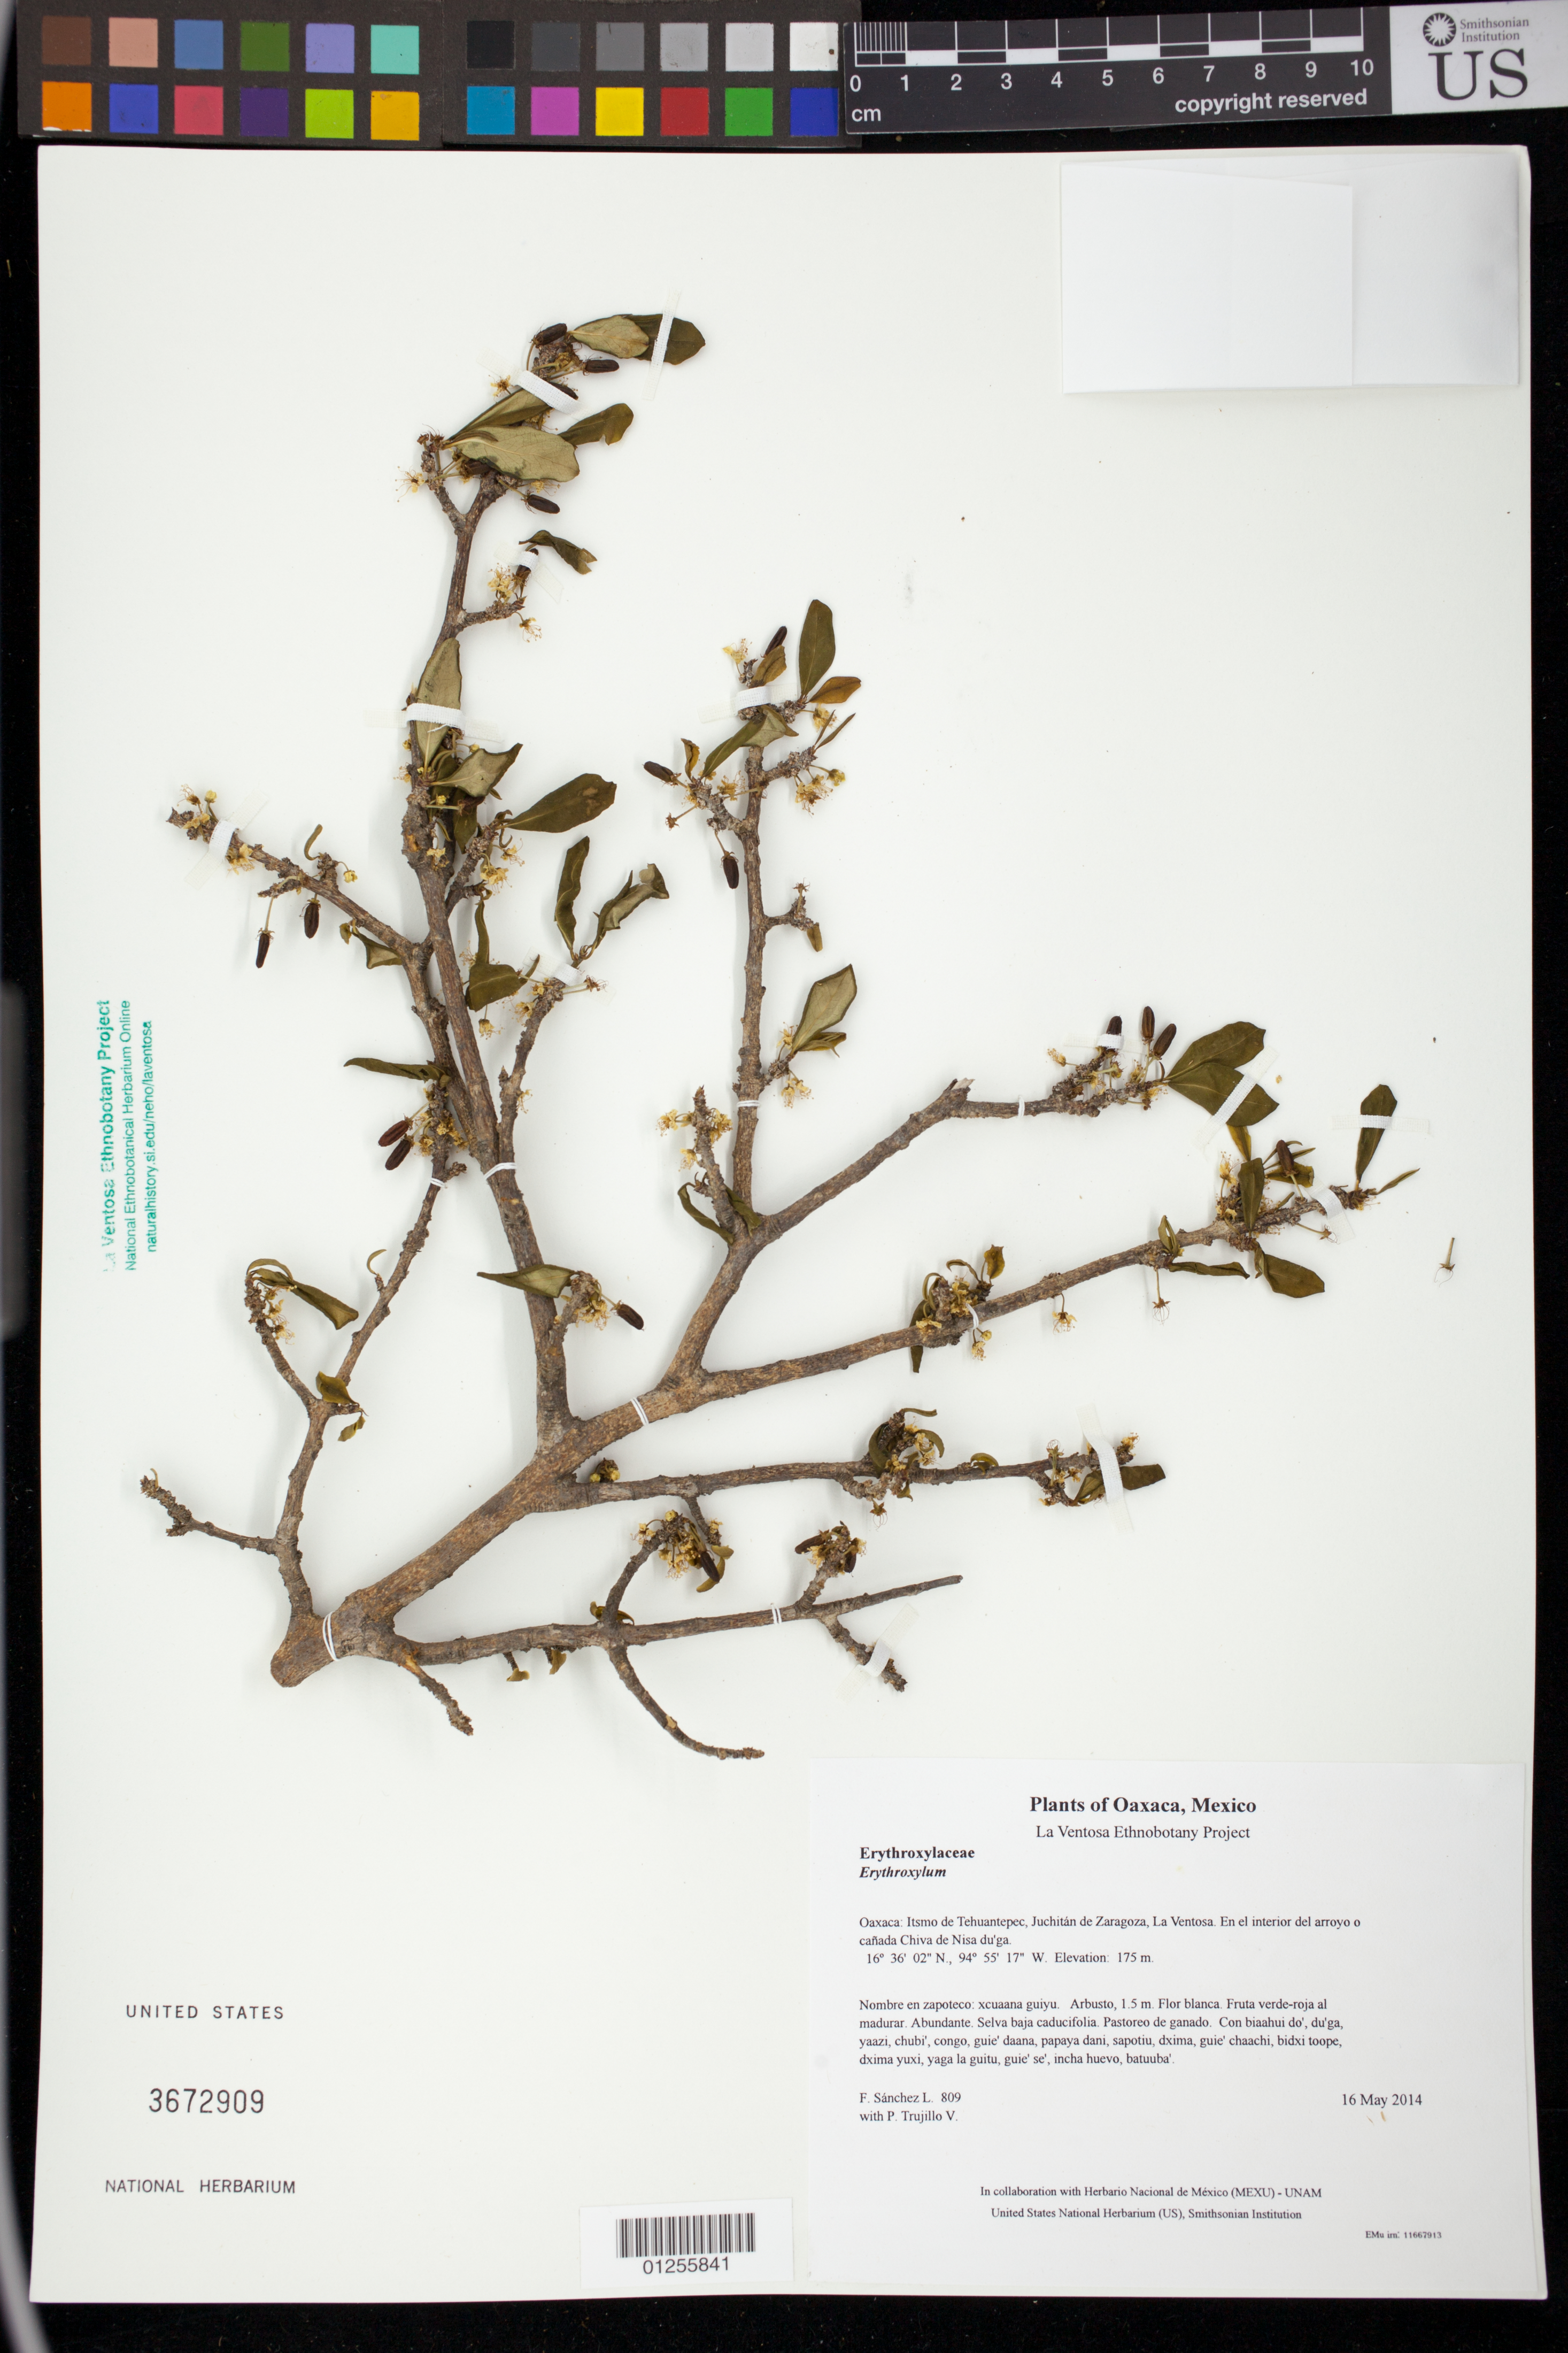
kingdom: Plantae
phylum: Tracheophyta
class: Magnoliopsida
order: Malpighiales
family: Erythroxylaceae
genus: Erythroxylum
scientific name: Erythroxylum havanense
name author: Jacq.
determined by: Lot, Emily J.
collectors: F. Sánchez L. & P. Trujillo V.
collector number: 809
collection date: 2014-05-16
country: Mexico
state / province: Oaxaca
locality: Itsmo de Tehuantepec, Juchitán de Zaragoza, La Ventosa. En el interior del arroyo o cañada Chiva de Nisa du'ga.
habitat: Selva baja caducifolia. Pastoreo de ganado.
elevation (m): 175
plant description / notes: JEBOT, MEXU, SERO, US; Yaga bandaga. 1.5 m. Guie' naquichi'. Cuaananaxhi naga'-nagulla ni naxiña' . Stale.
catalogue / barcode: US 3672909